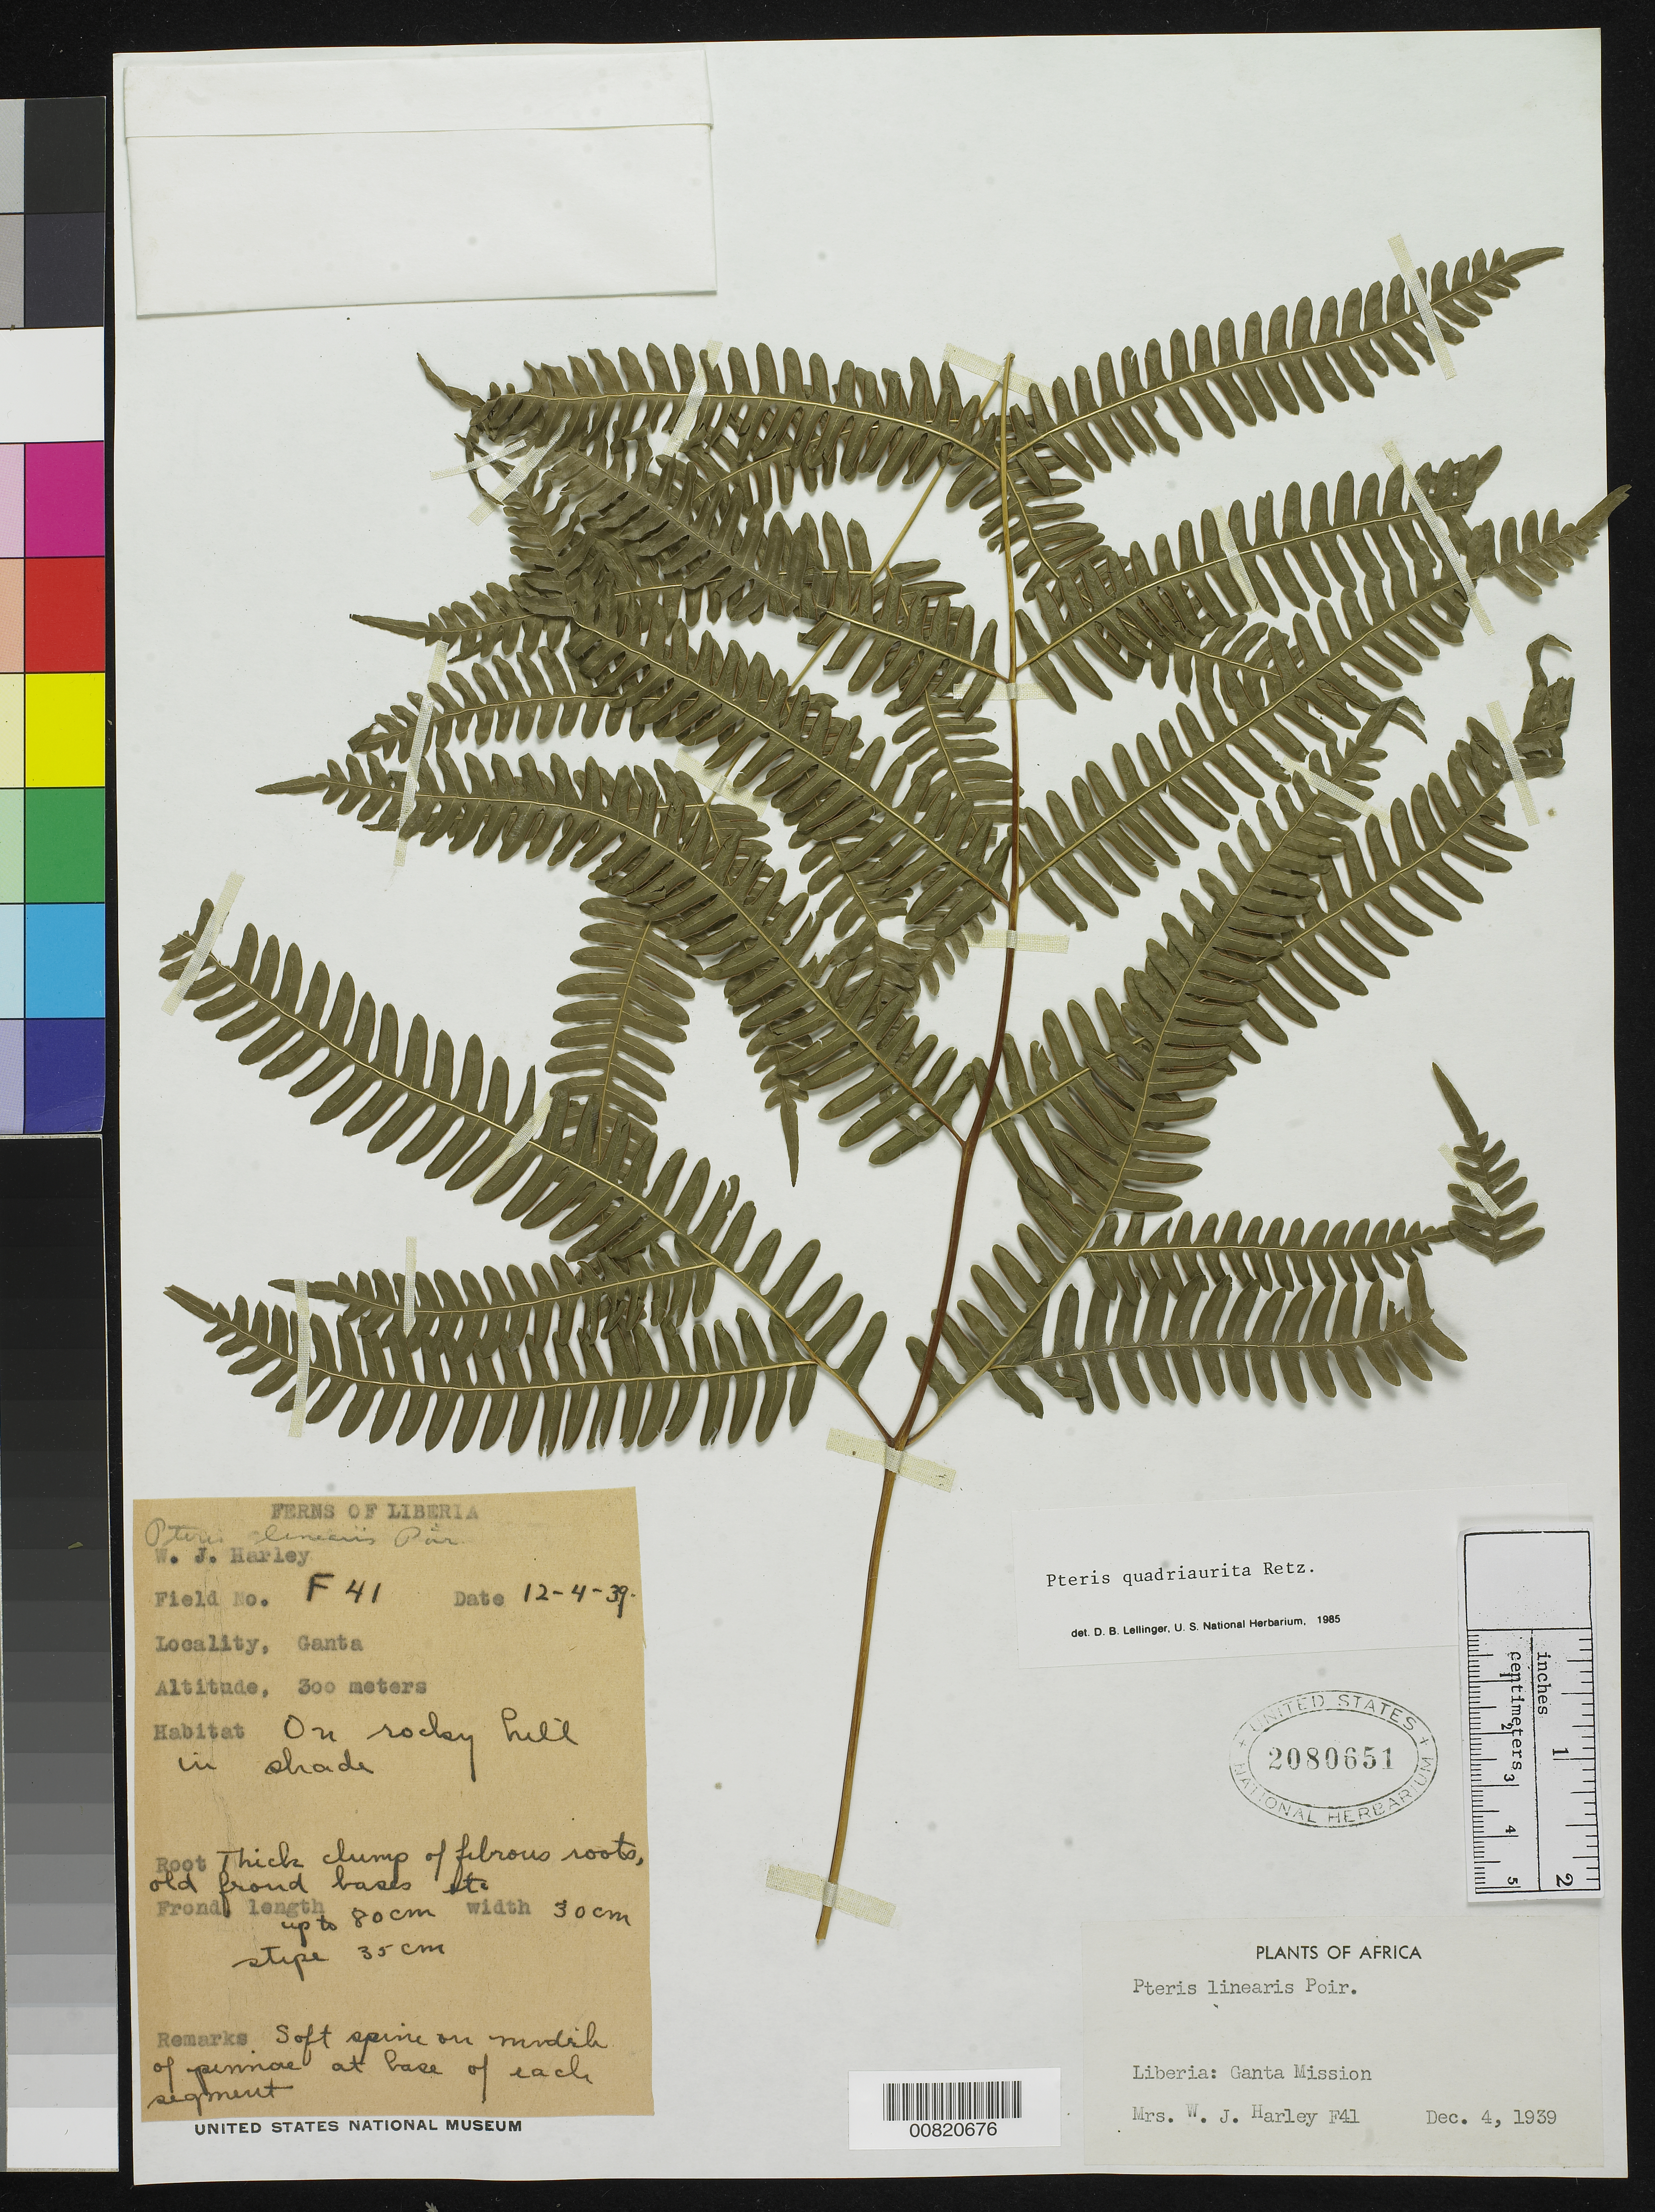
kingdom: Plantae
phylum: Tracheophyta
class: Polypodiopsida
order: Polypodiales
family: Pteridaceae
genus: Pteris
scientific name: Pteris quadriaurita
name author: Retz.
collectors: Harley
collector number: F 41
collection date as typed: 4 Dec 1939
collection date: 1939-12-04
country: Liberia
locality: Ganta Mission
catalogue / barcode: US 2080651